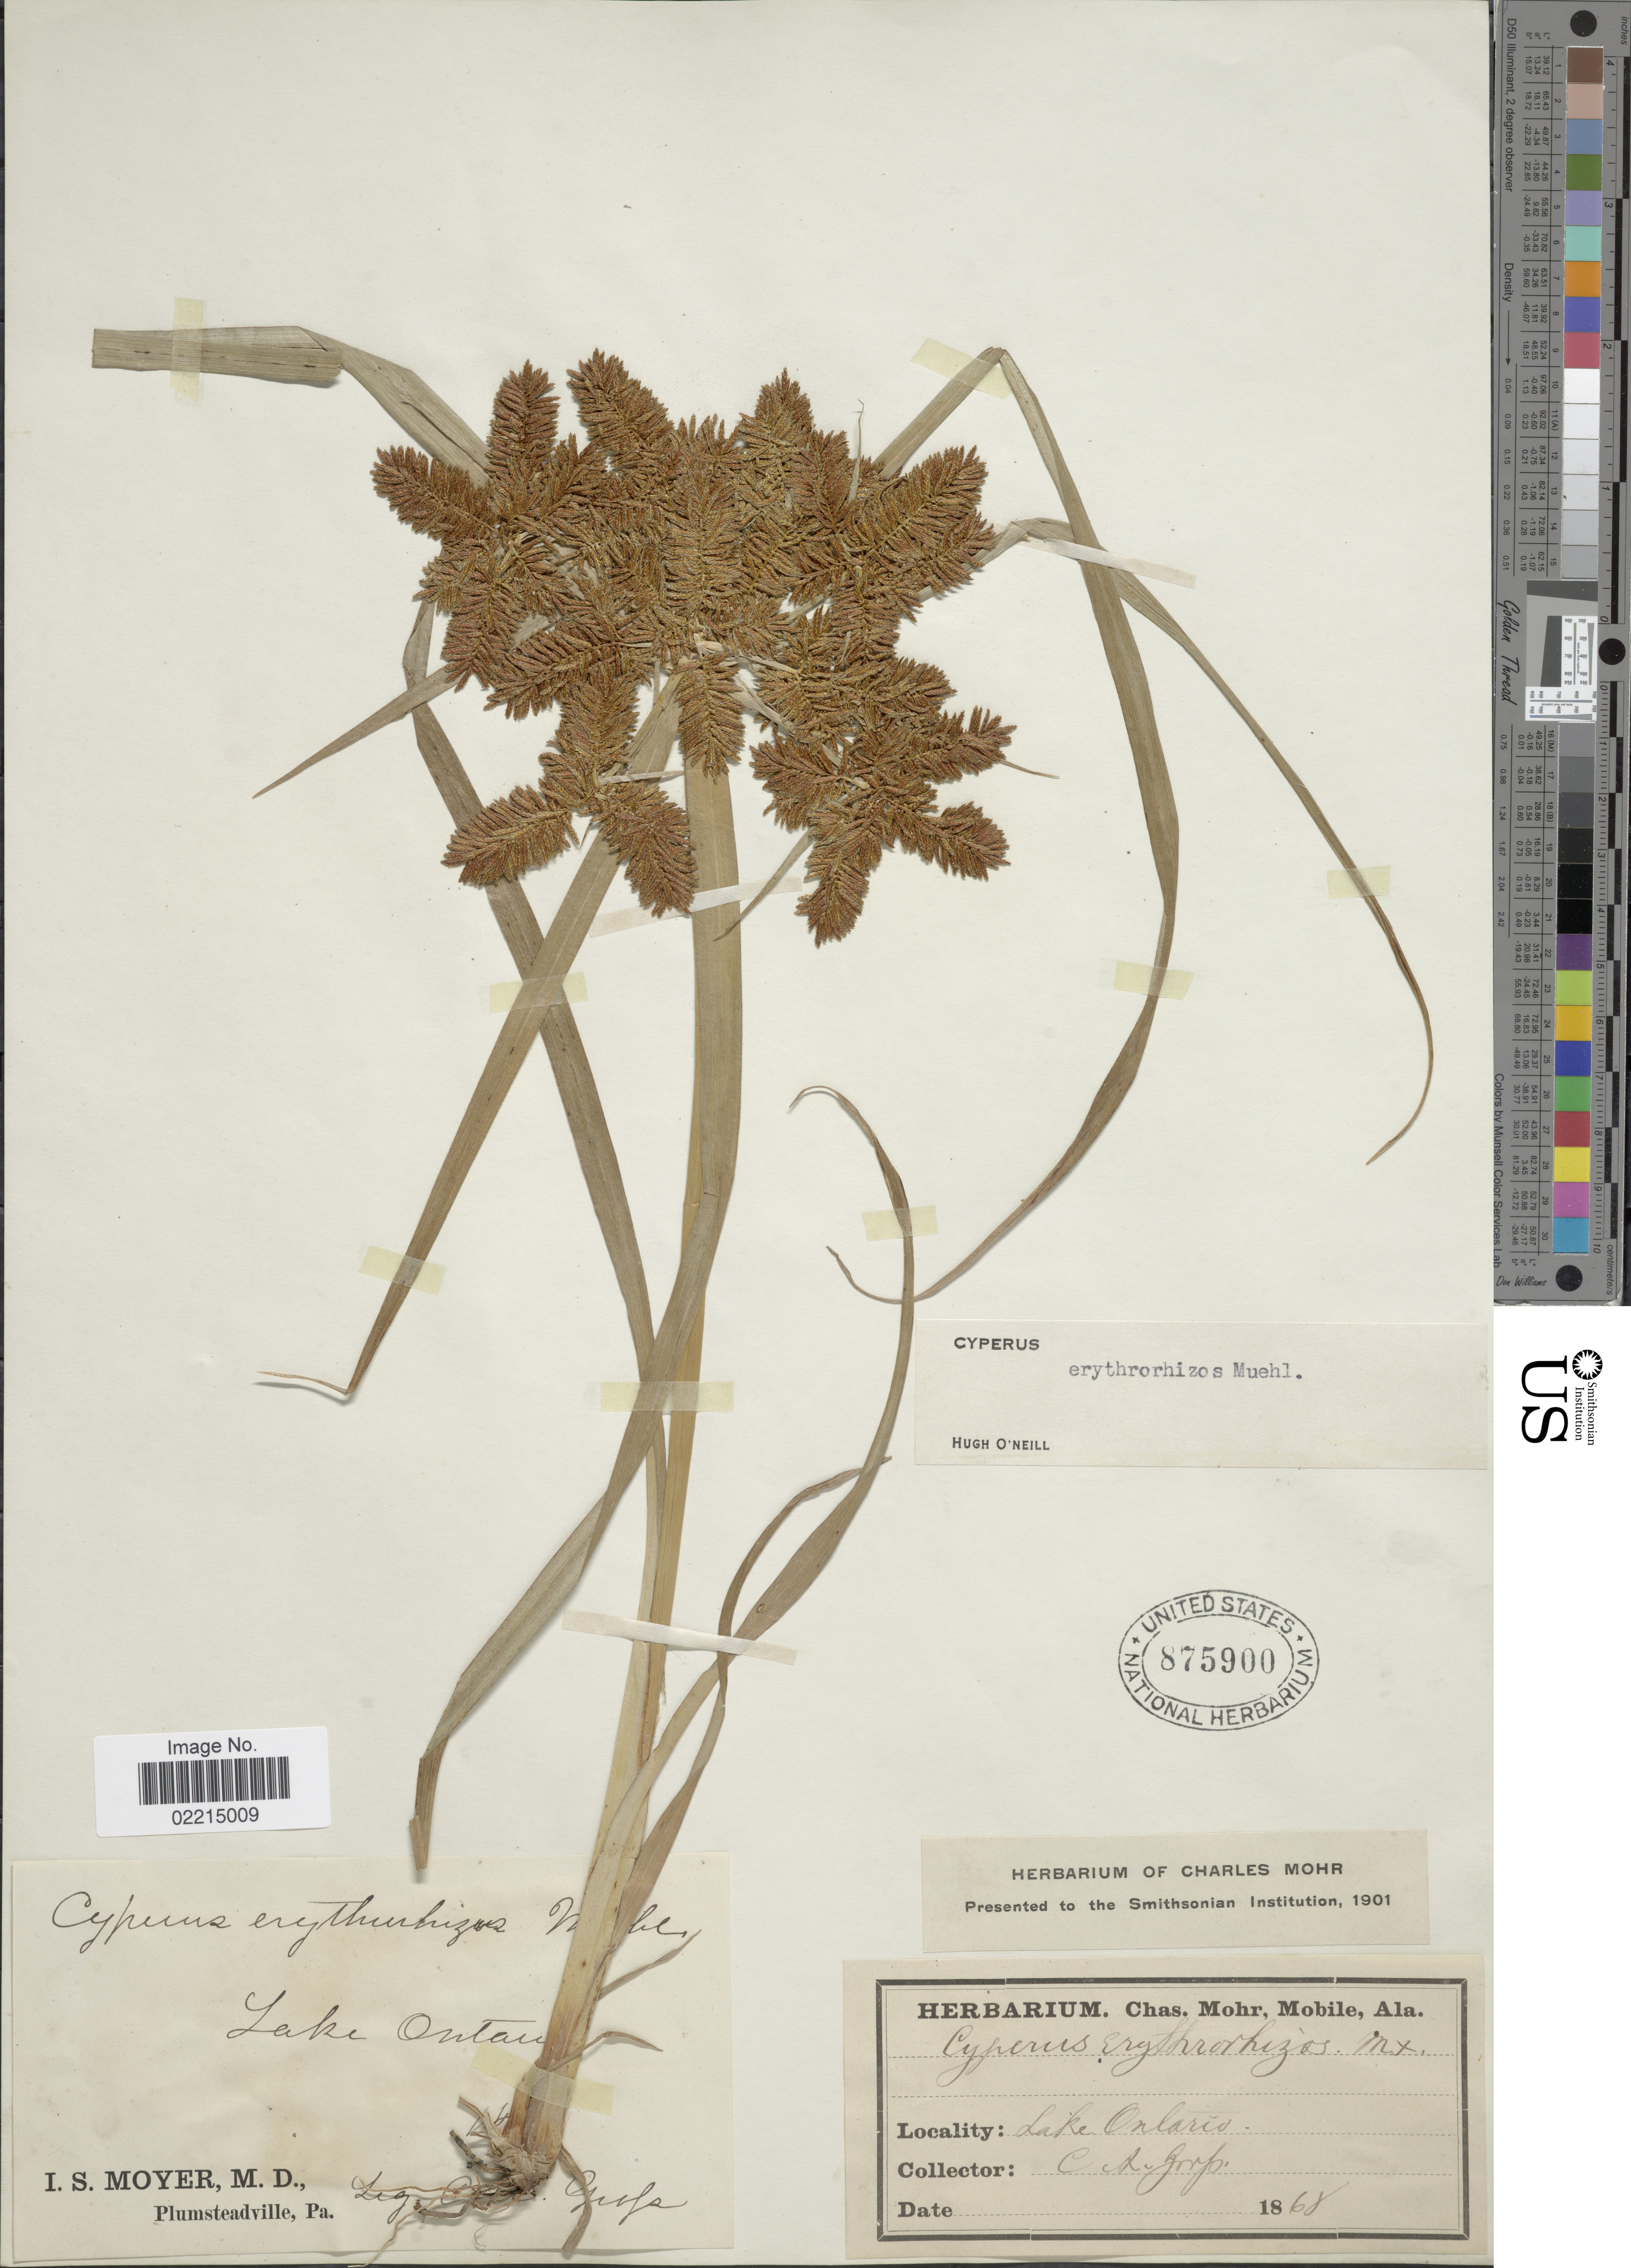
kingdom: Plantae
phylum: Tracheophyta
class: Liliopsida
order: Poales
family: Cyperaceae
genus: Cyperus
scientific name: Cyperus erythrorhizos Muhl.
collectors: C. Zorp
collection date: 1868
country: Canada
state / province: Ontario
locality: Lake Ontario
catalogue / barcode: US 875900